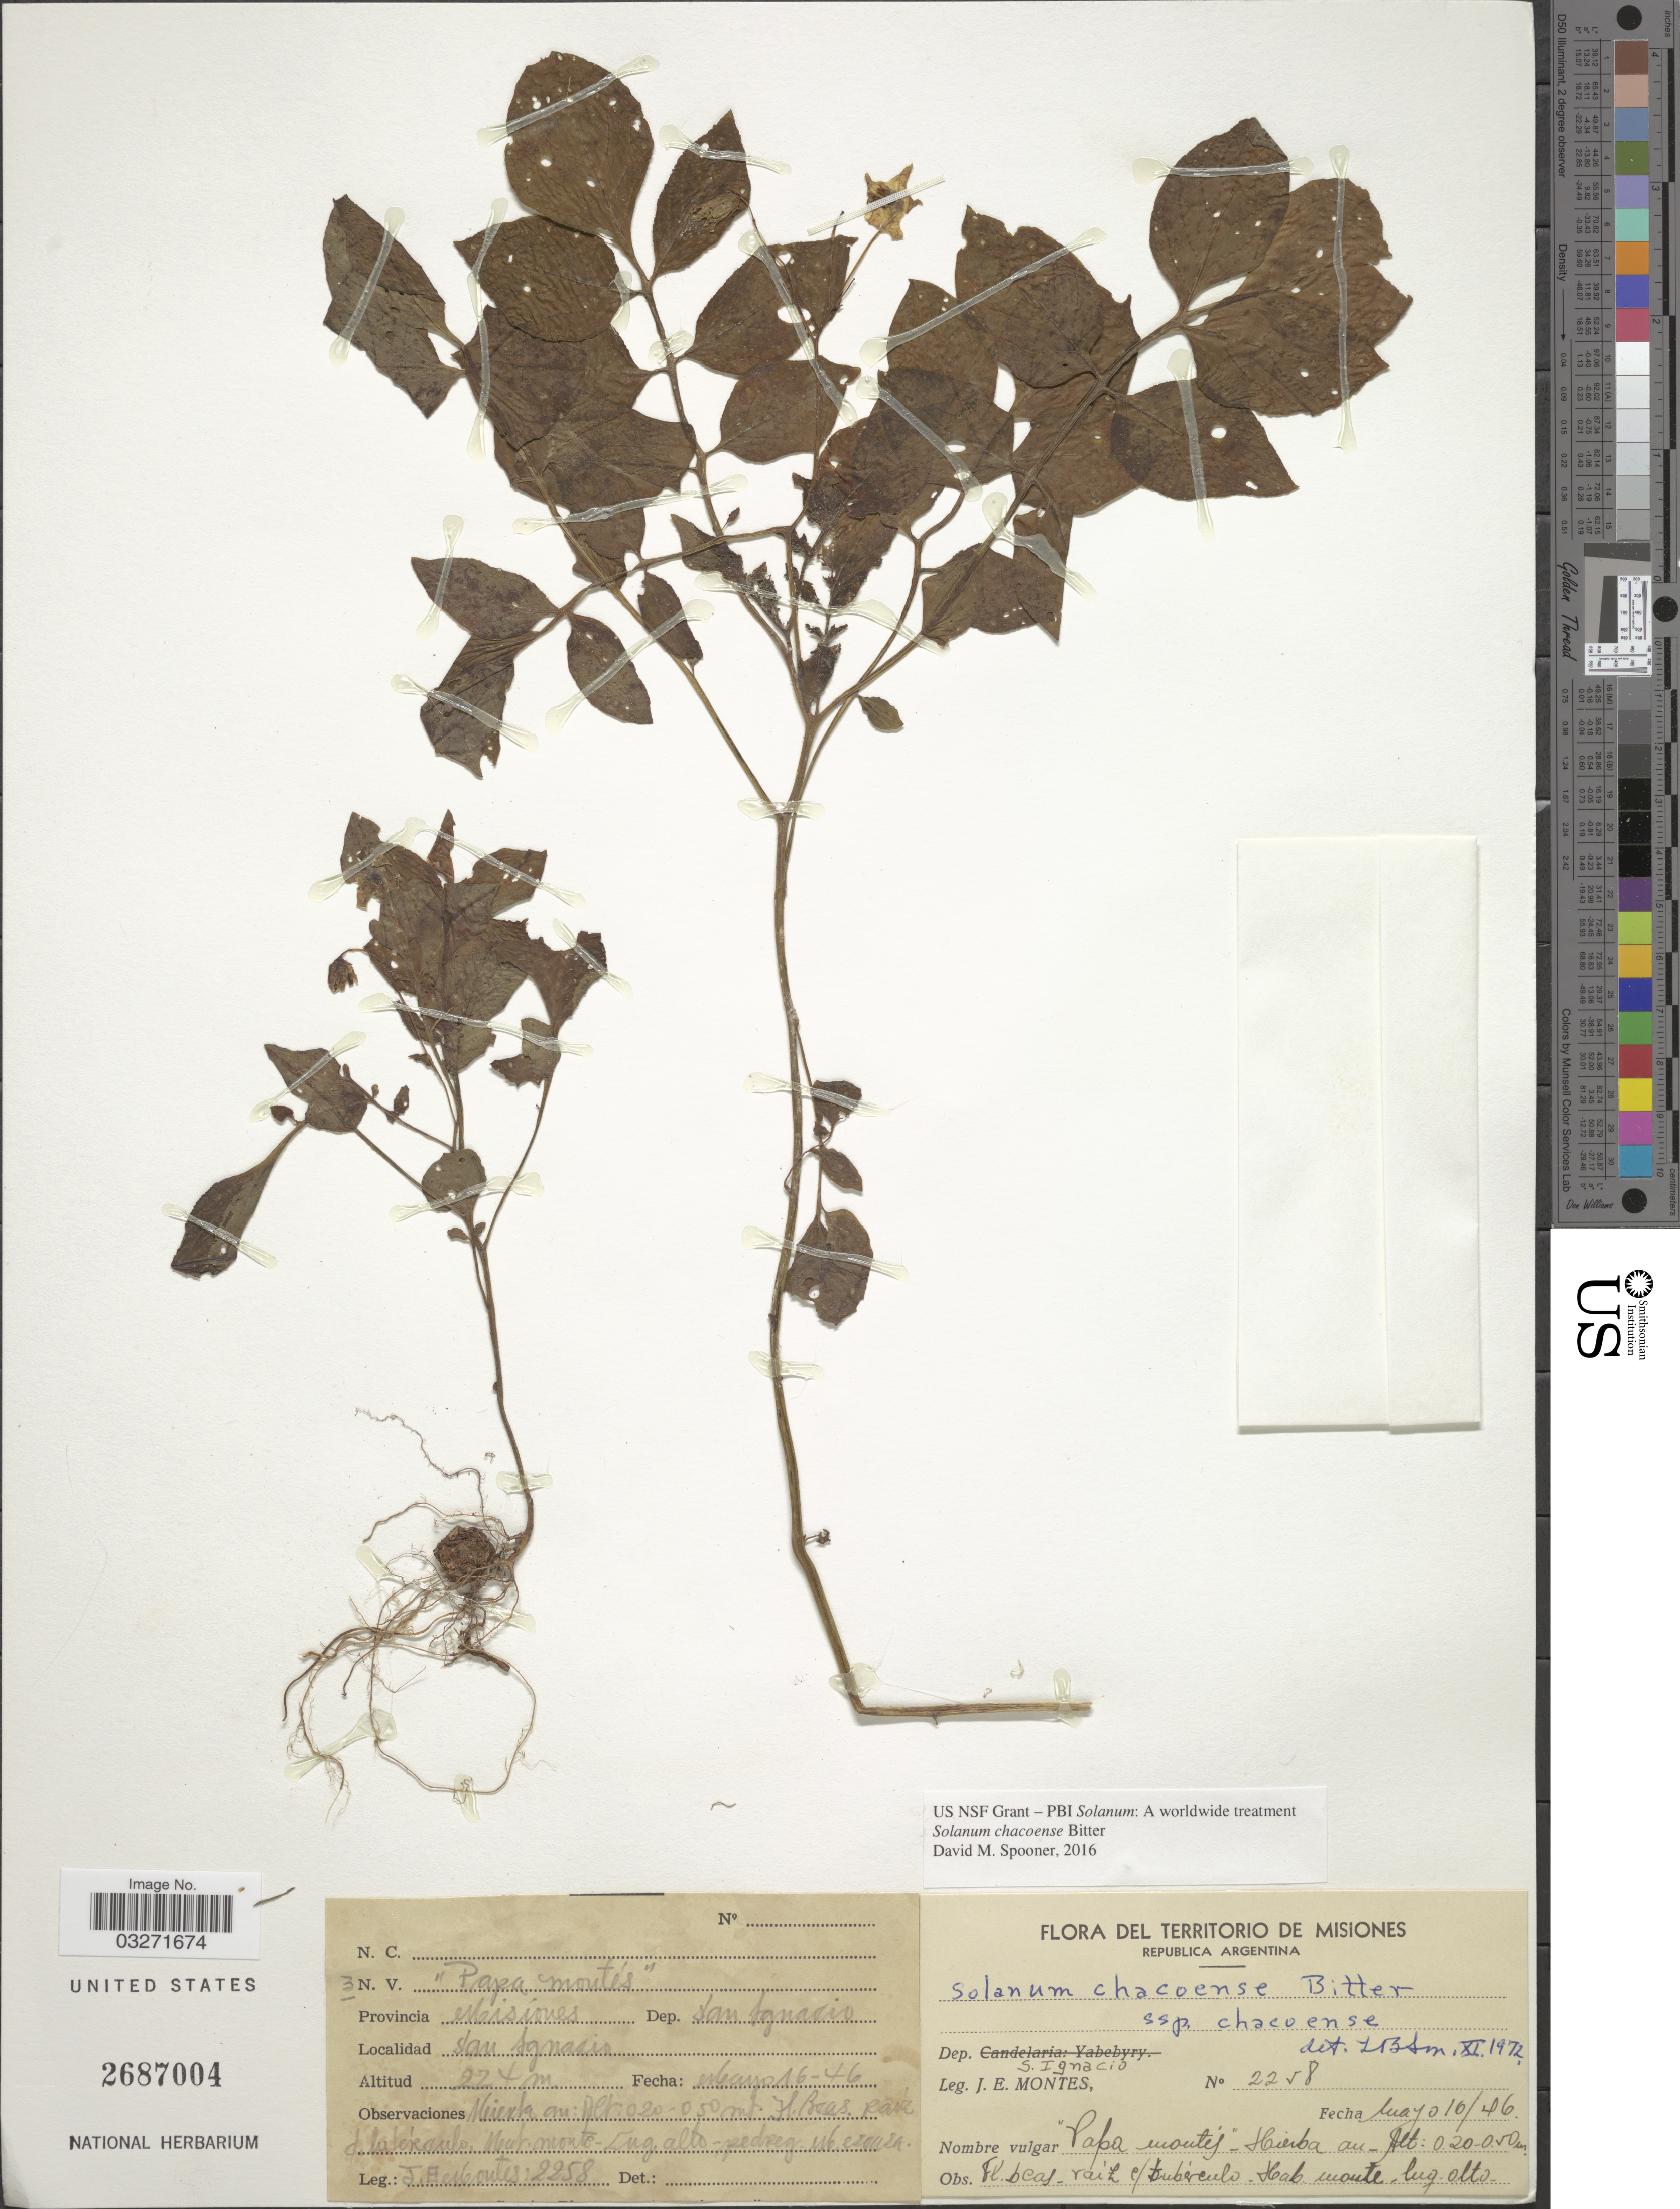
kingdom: Plantae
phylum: Tracheophyta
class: Magnoliopsida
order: Solanales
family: Solanaceae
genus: Solanum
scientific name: Solanum chacoense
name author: Bitt.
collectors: J. E. Montes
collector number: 2258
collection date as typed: Transcribed d/m/y: 16/5/46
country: Argentina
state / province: Misiones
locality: Dep. San Ignacio. San Ignacio.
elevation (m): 20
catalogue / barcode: US 2687004